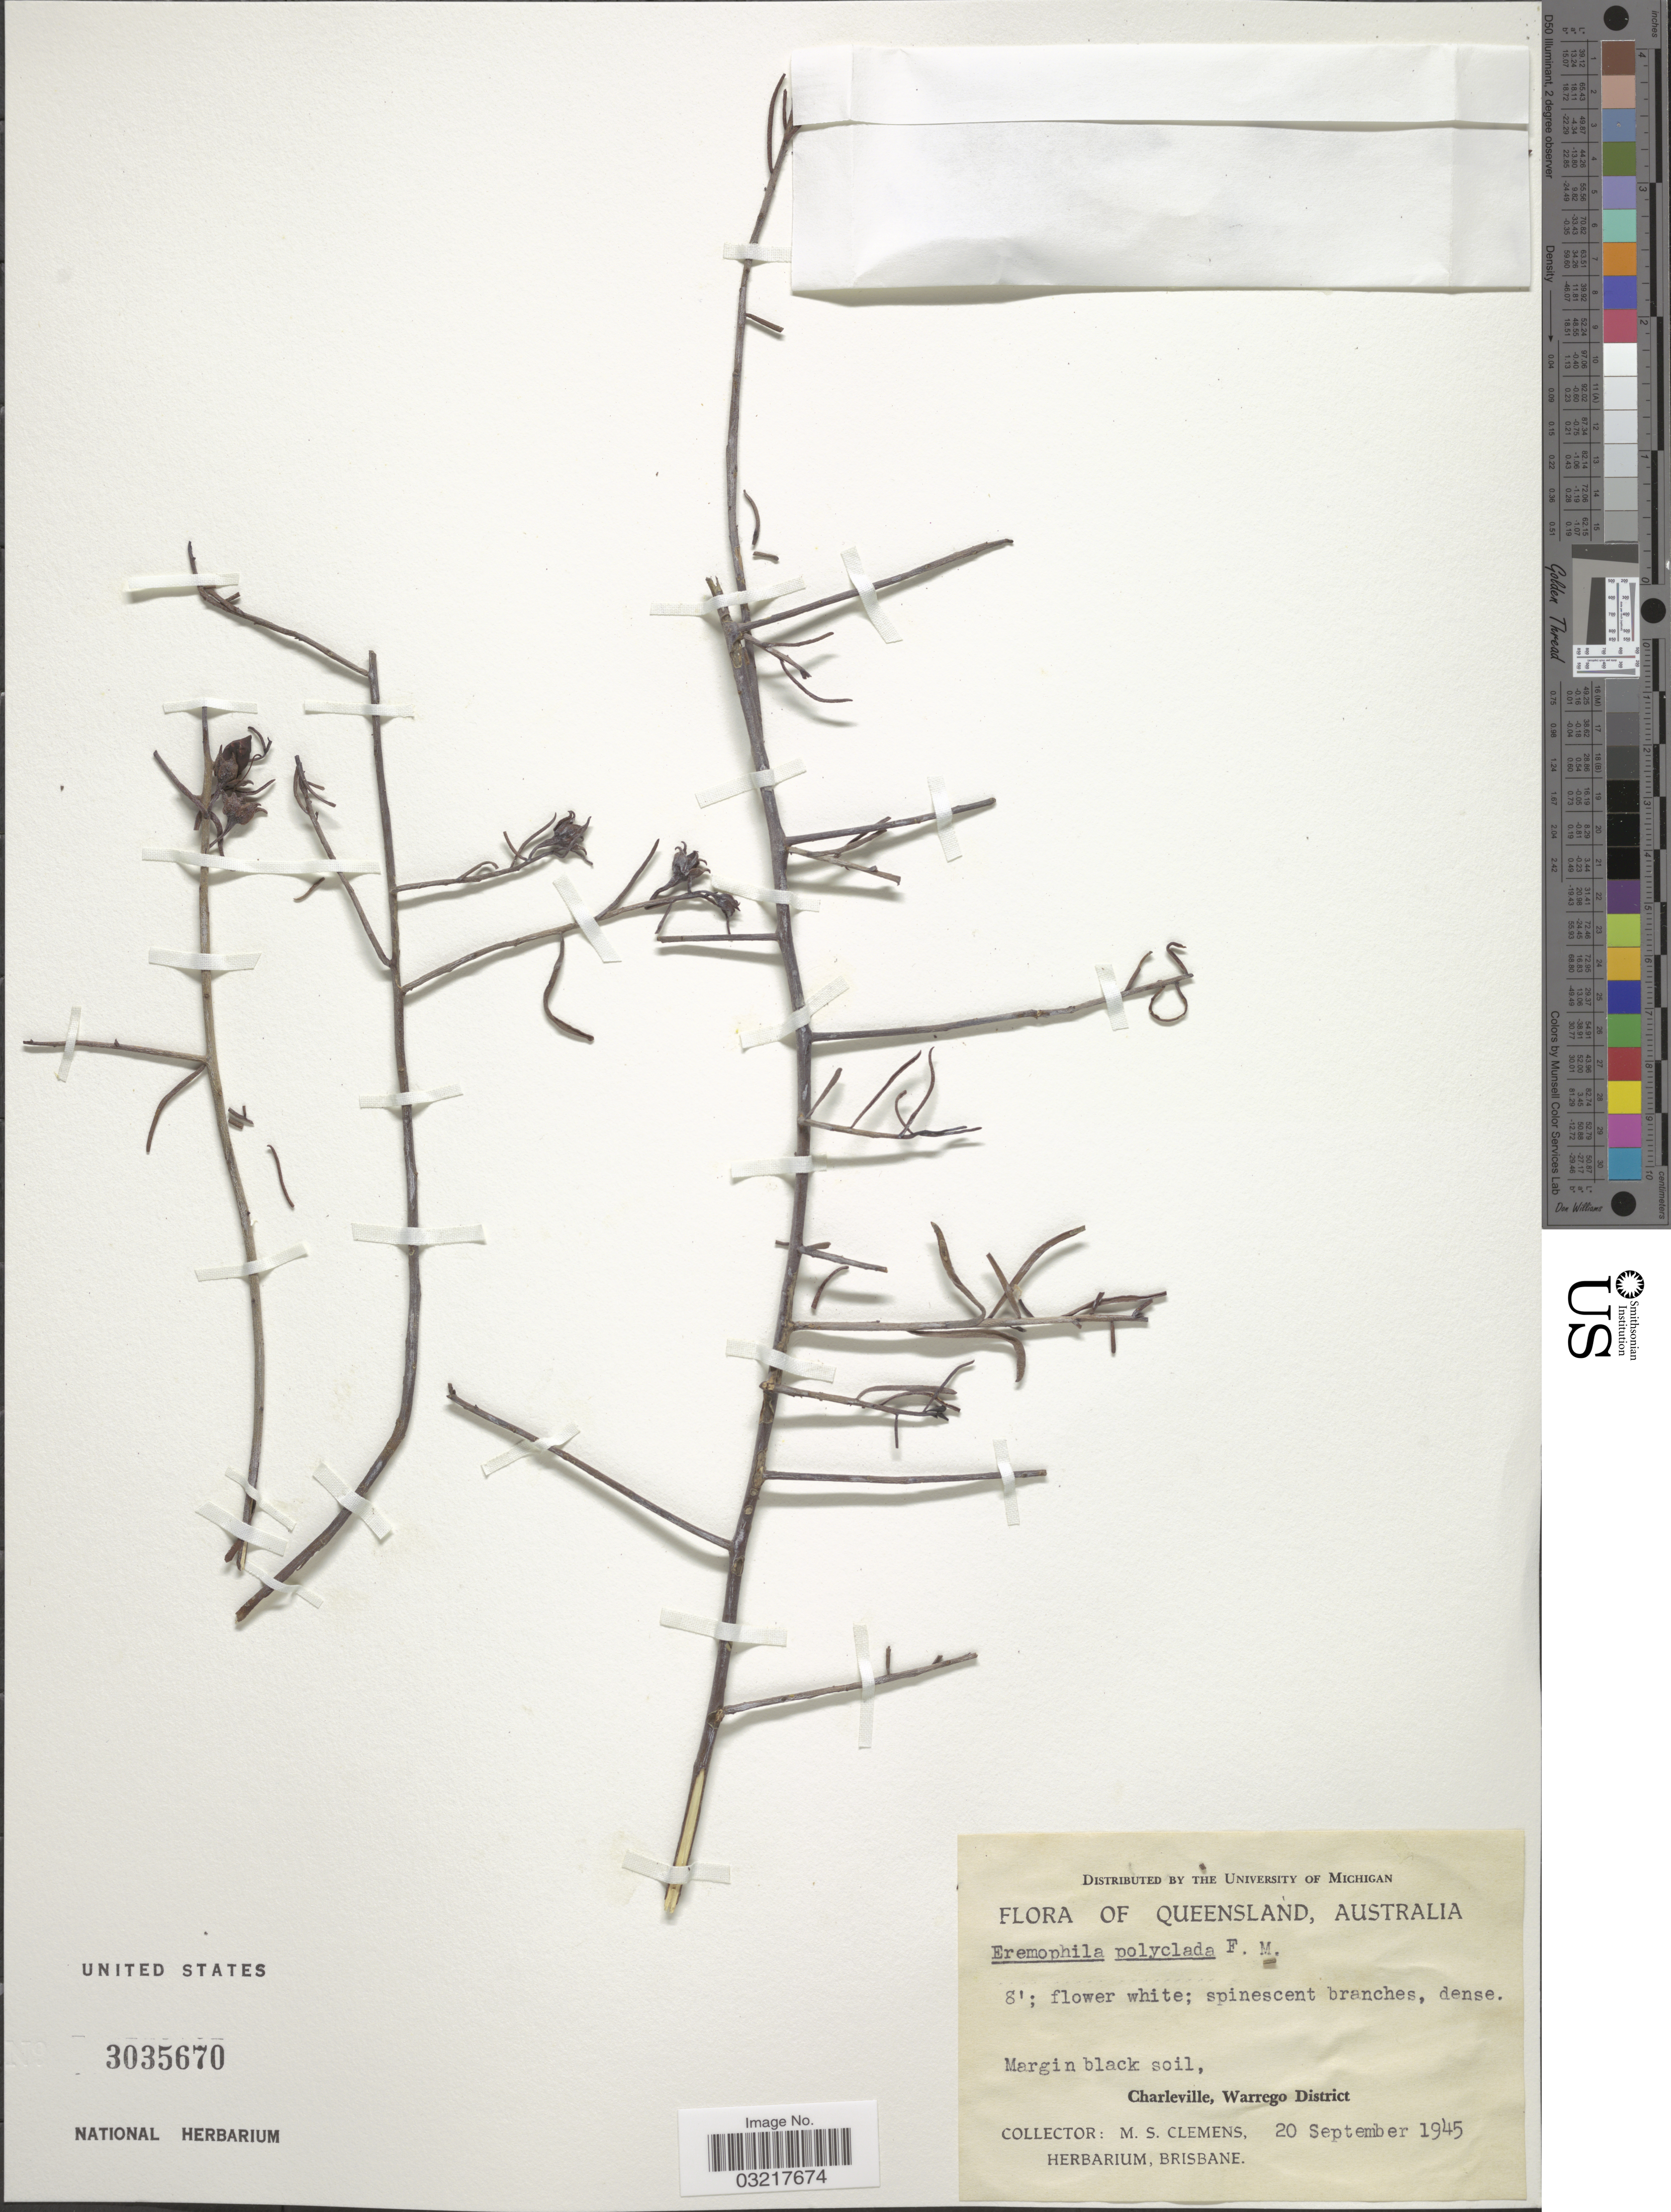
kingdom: Plantae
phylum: Tracheophyta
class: Magnoliopsida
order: Lamiales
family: Scrophulariaceae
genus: Eremophila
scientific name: Eremophila polyclada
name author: F. Muell.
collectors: M. S. Clemens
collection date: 1945-09-20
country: Australia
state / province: Queensland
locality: Charleville, Warrego District.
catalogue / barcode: US 3035670